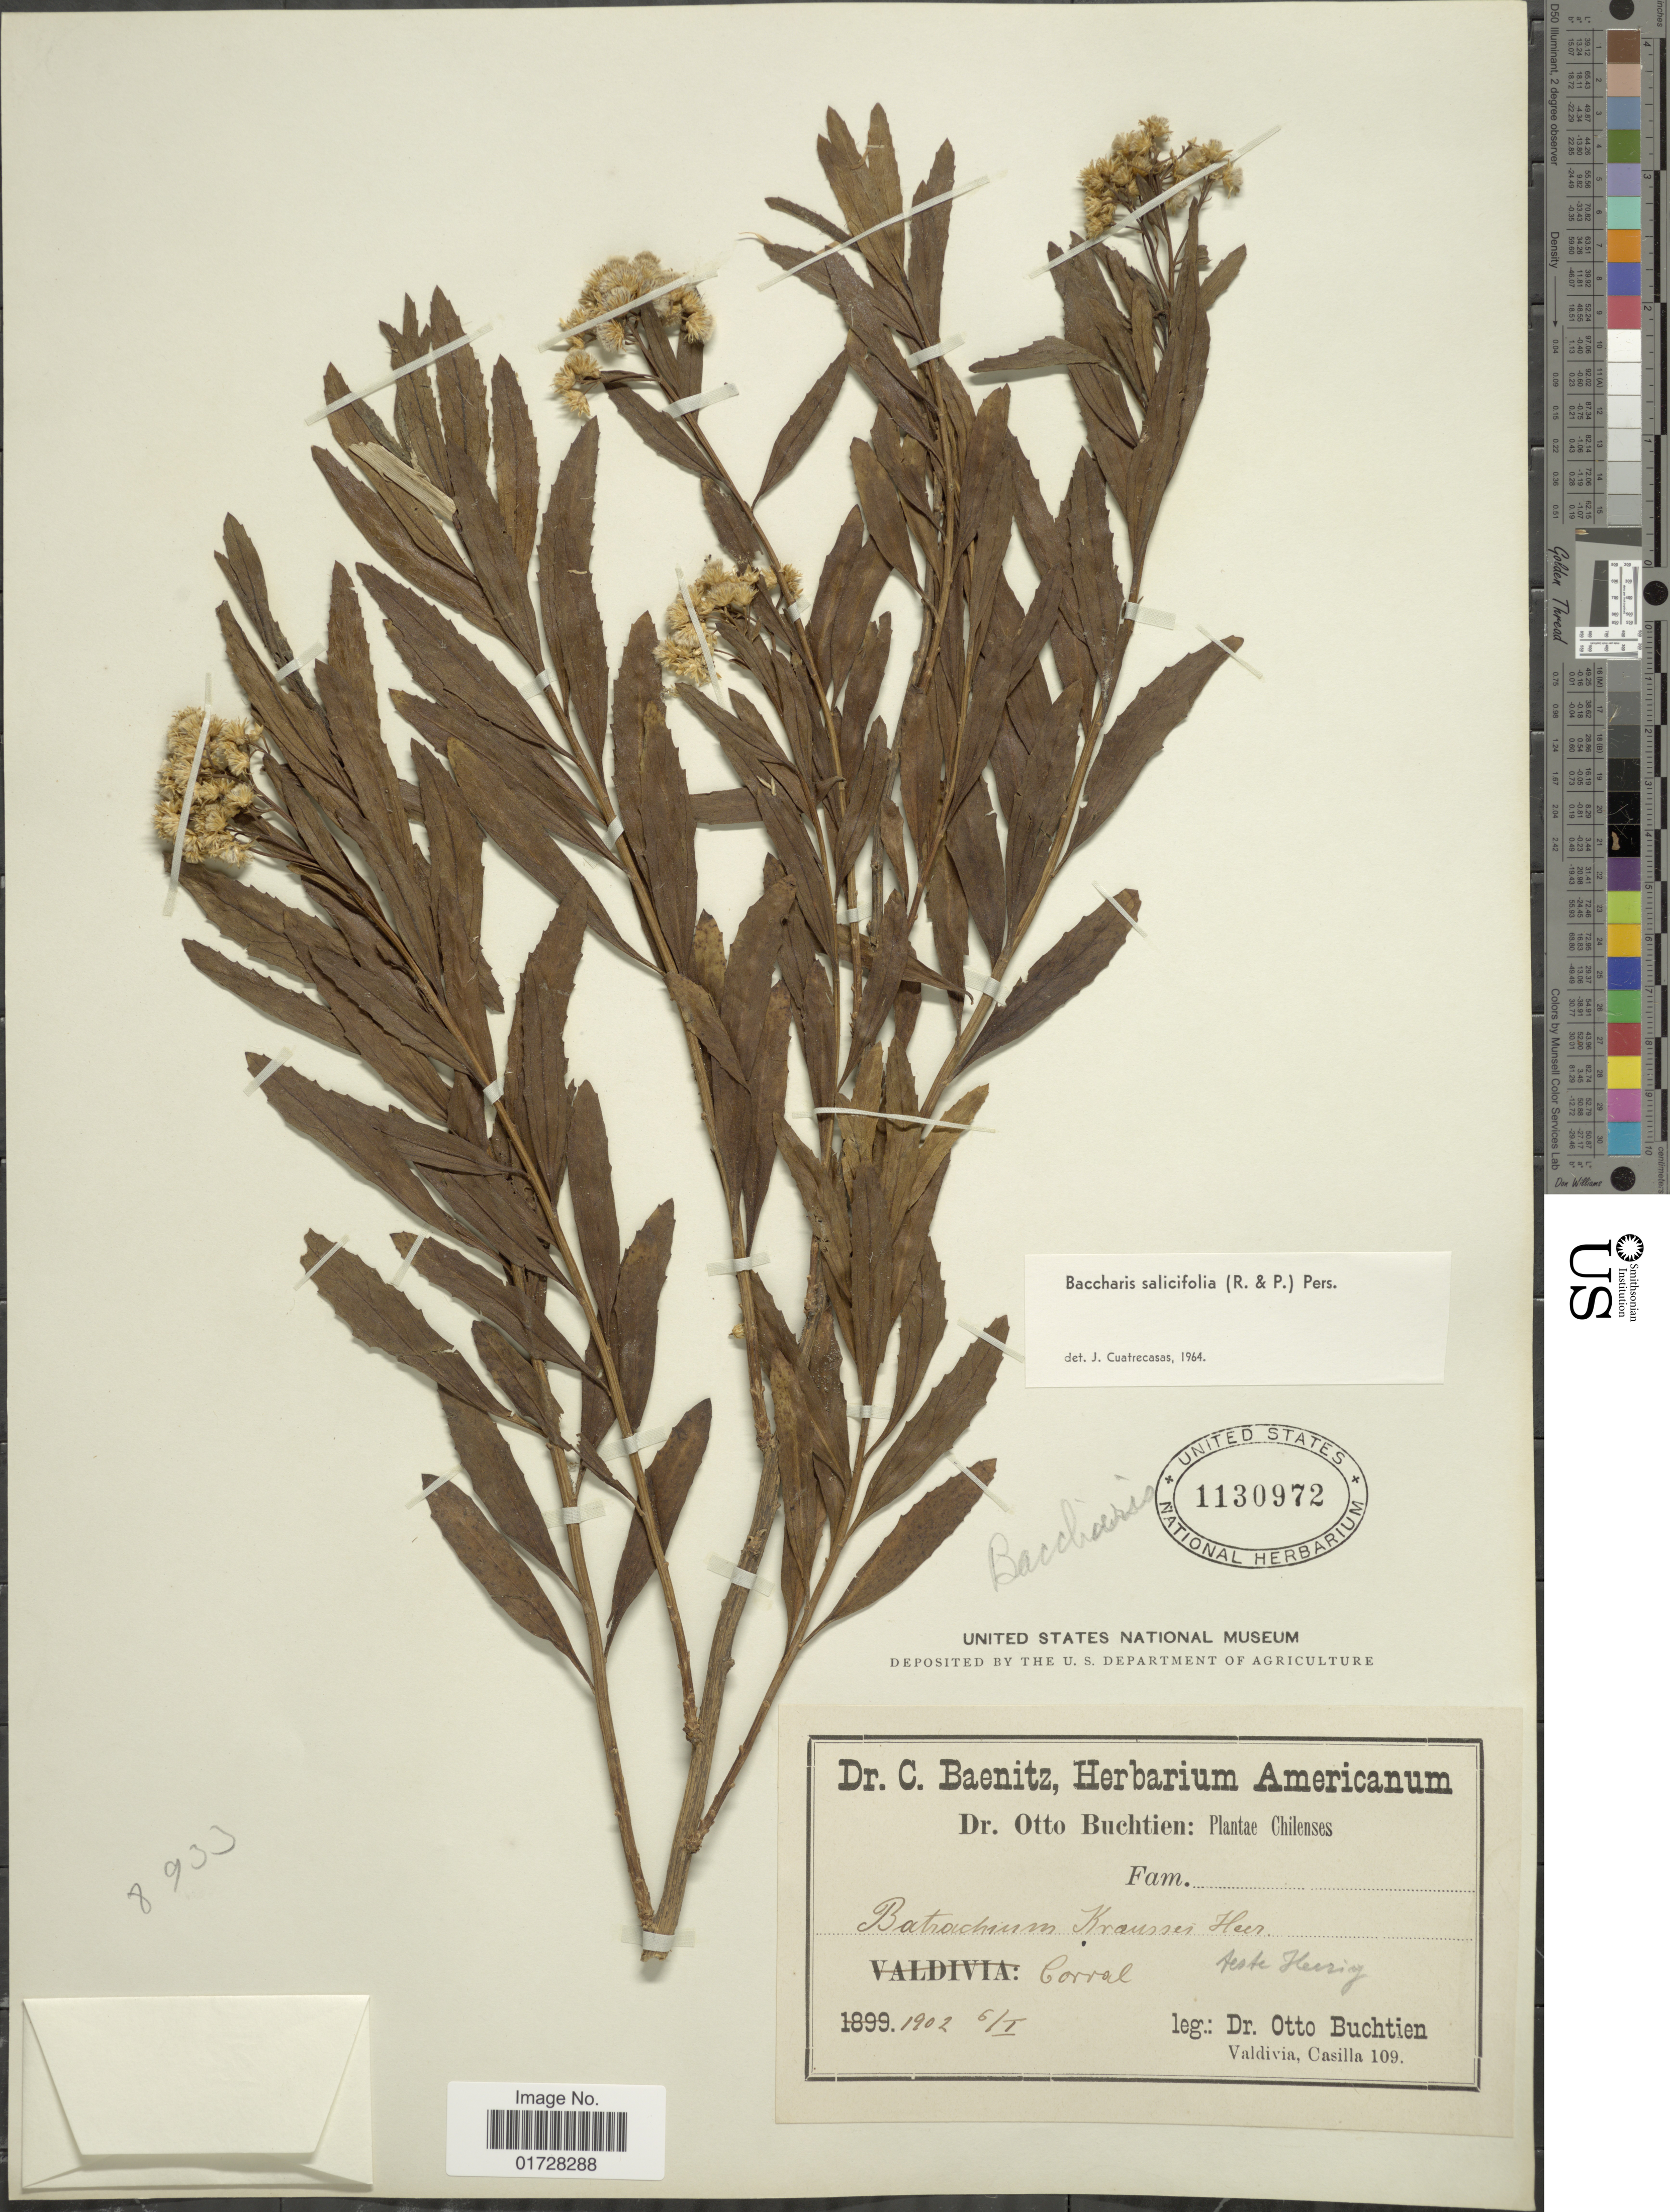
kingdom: Plantae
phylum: Tracheophyta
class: Magnoliopsida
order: Asterales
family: Asteraceae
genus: Baccharis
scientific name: Baccharis salicifolia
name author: (Ruiz & Pav.) Pers.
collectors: O. Buchtien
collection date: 1902-01-06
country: Chile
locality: Corral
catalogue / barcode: US 1130972